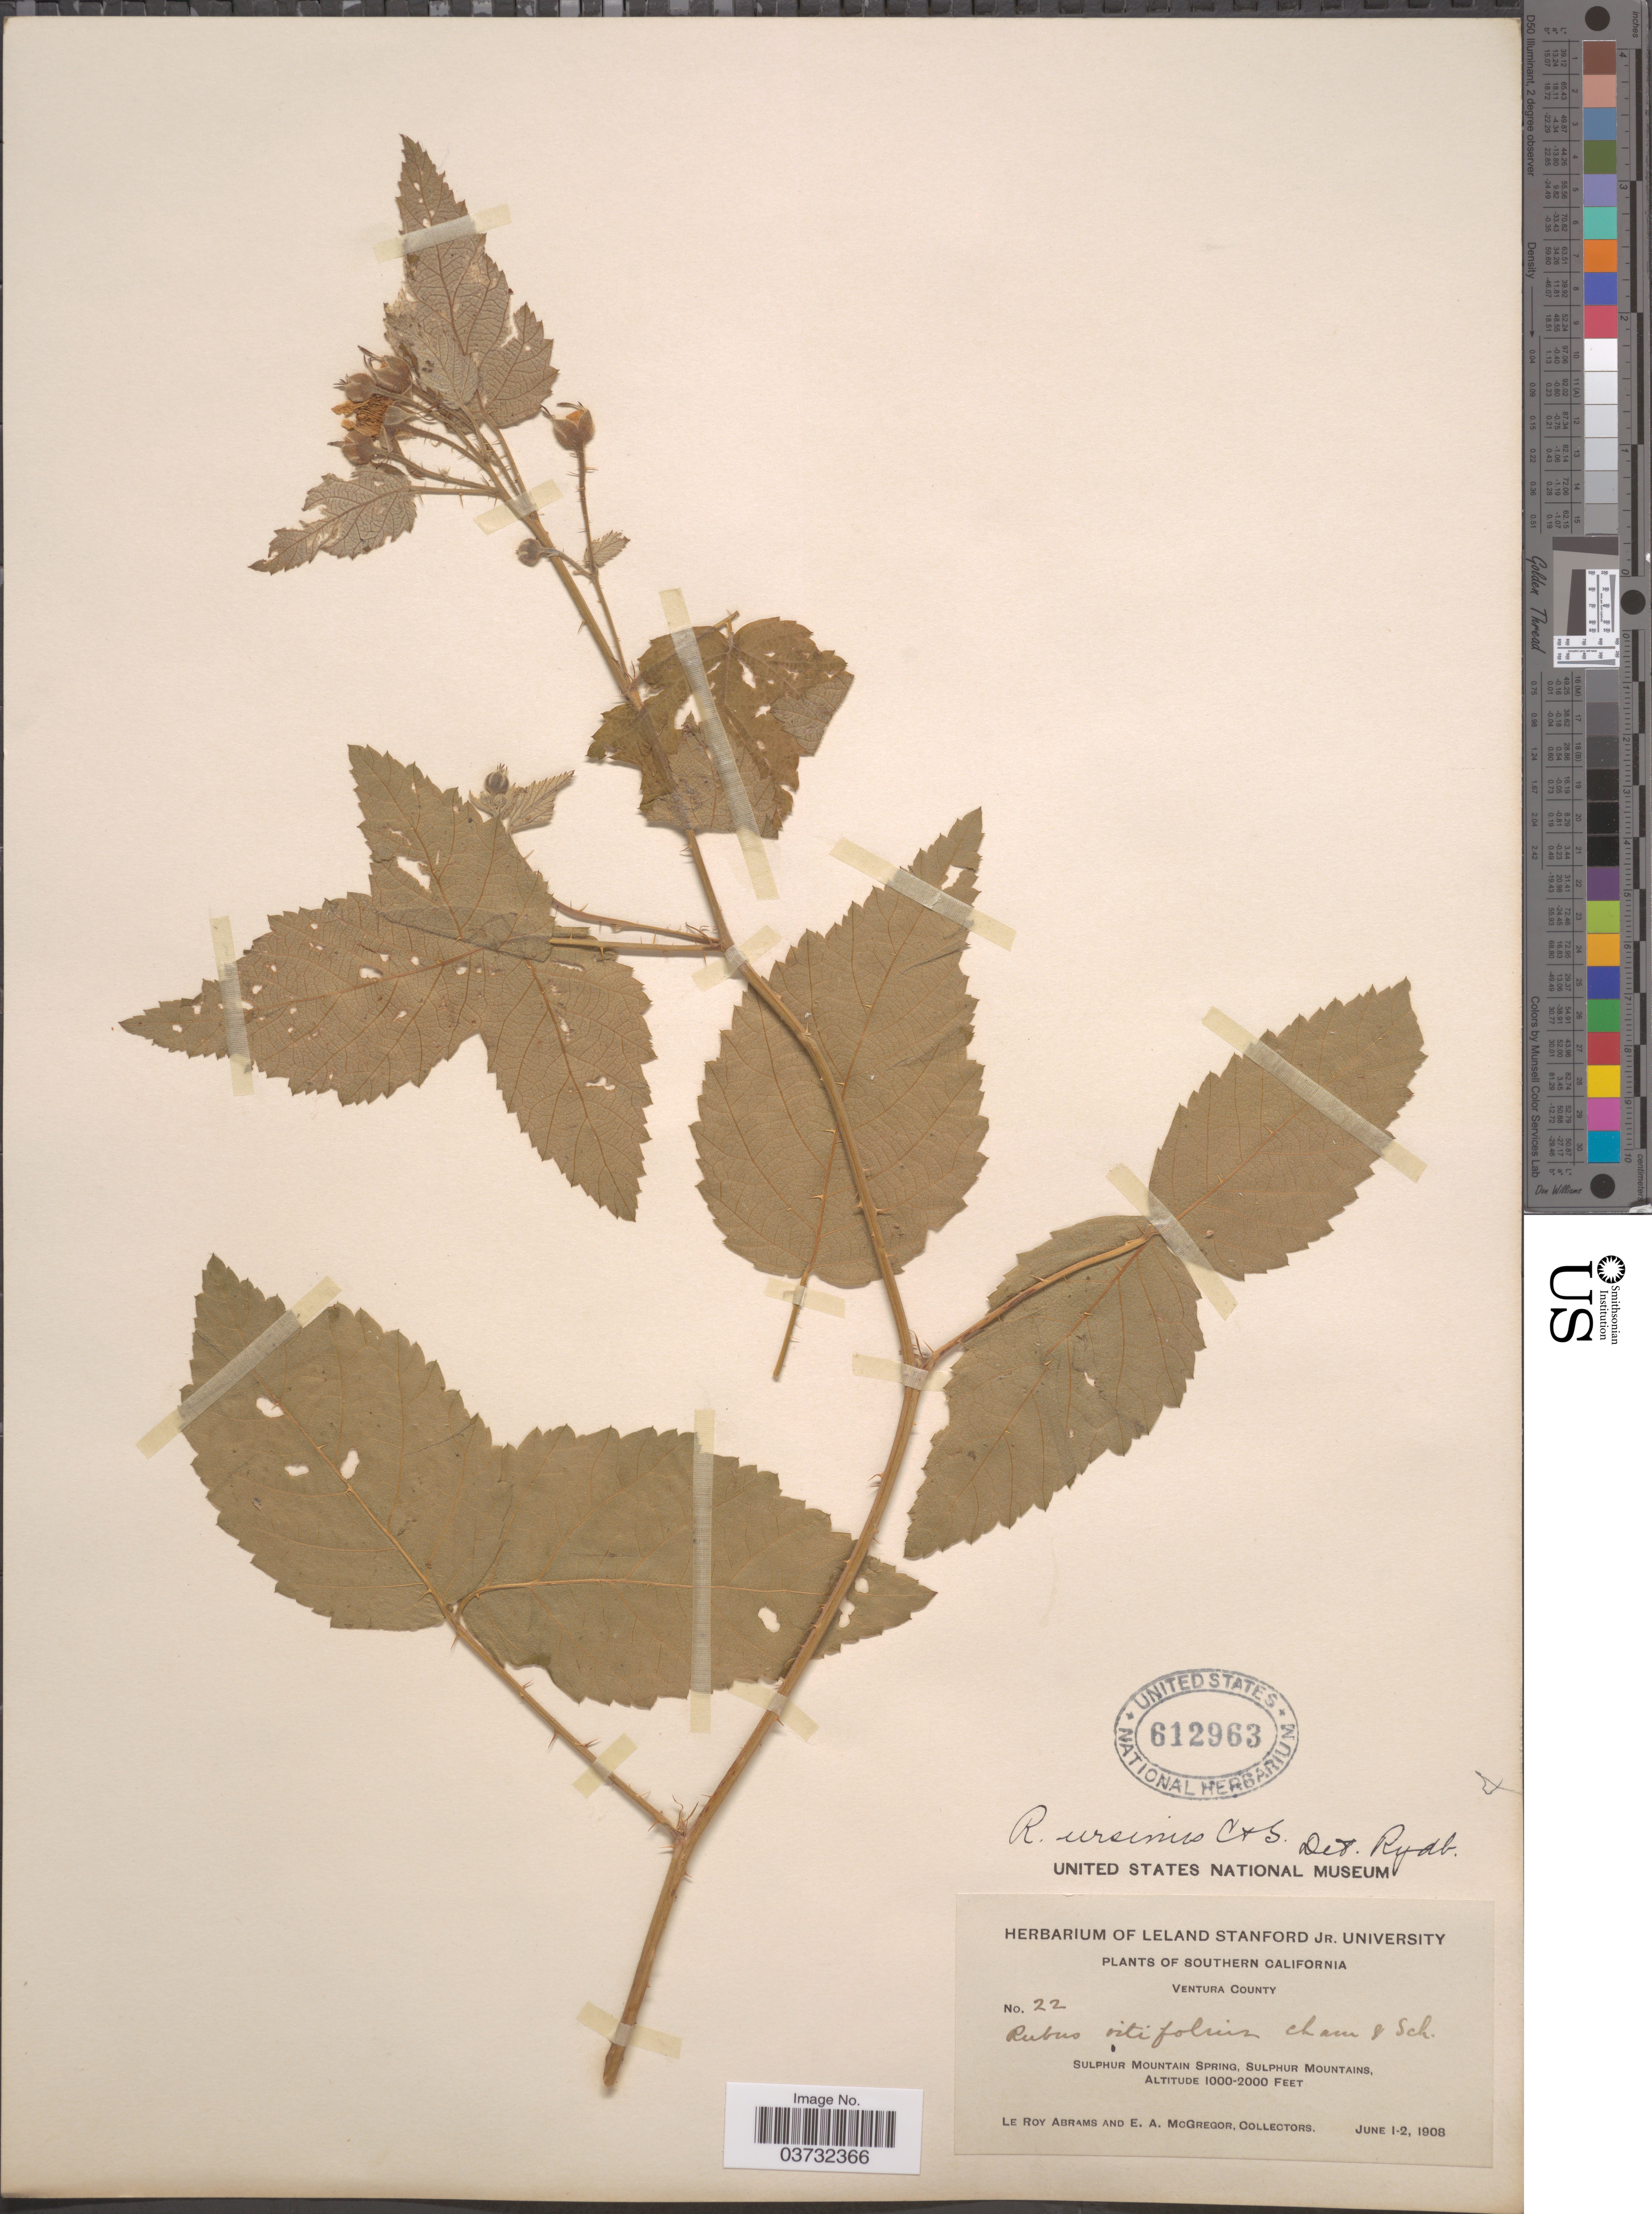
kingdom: Plantae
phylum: Tracheophyta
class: Magnoliopsida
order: Rosales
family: Rosaceae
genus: Rubus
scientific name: Rubus ursinus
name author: (Schltdl.) Cham.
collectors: L. Abrams & E. A. McGregor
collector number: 22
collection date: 1908-06-01/1908-06-02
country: United States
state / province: California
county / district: Ventura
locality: Southern California. Ventura County. Sulphur Mountain Spring, Sulphur Mountains.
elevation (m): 305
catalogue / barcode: US 612963